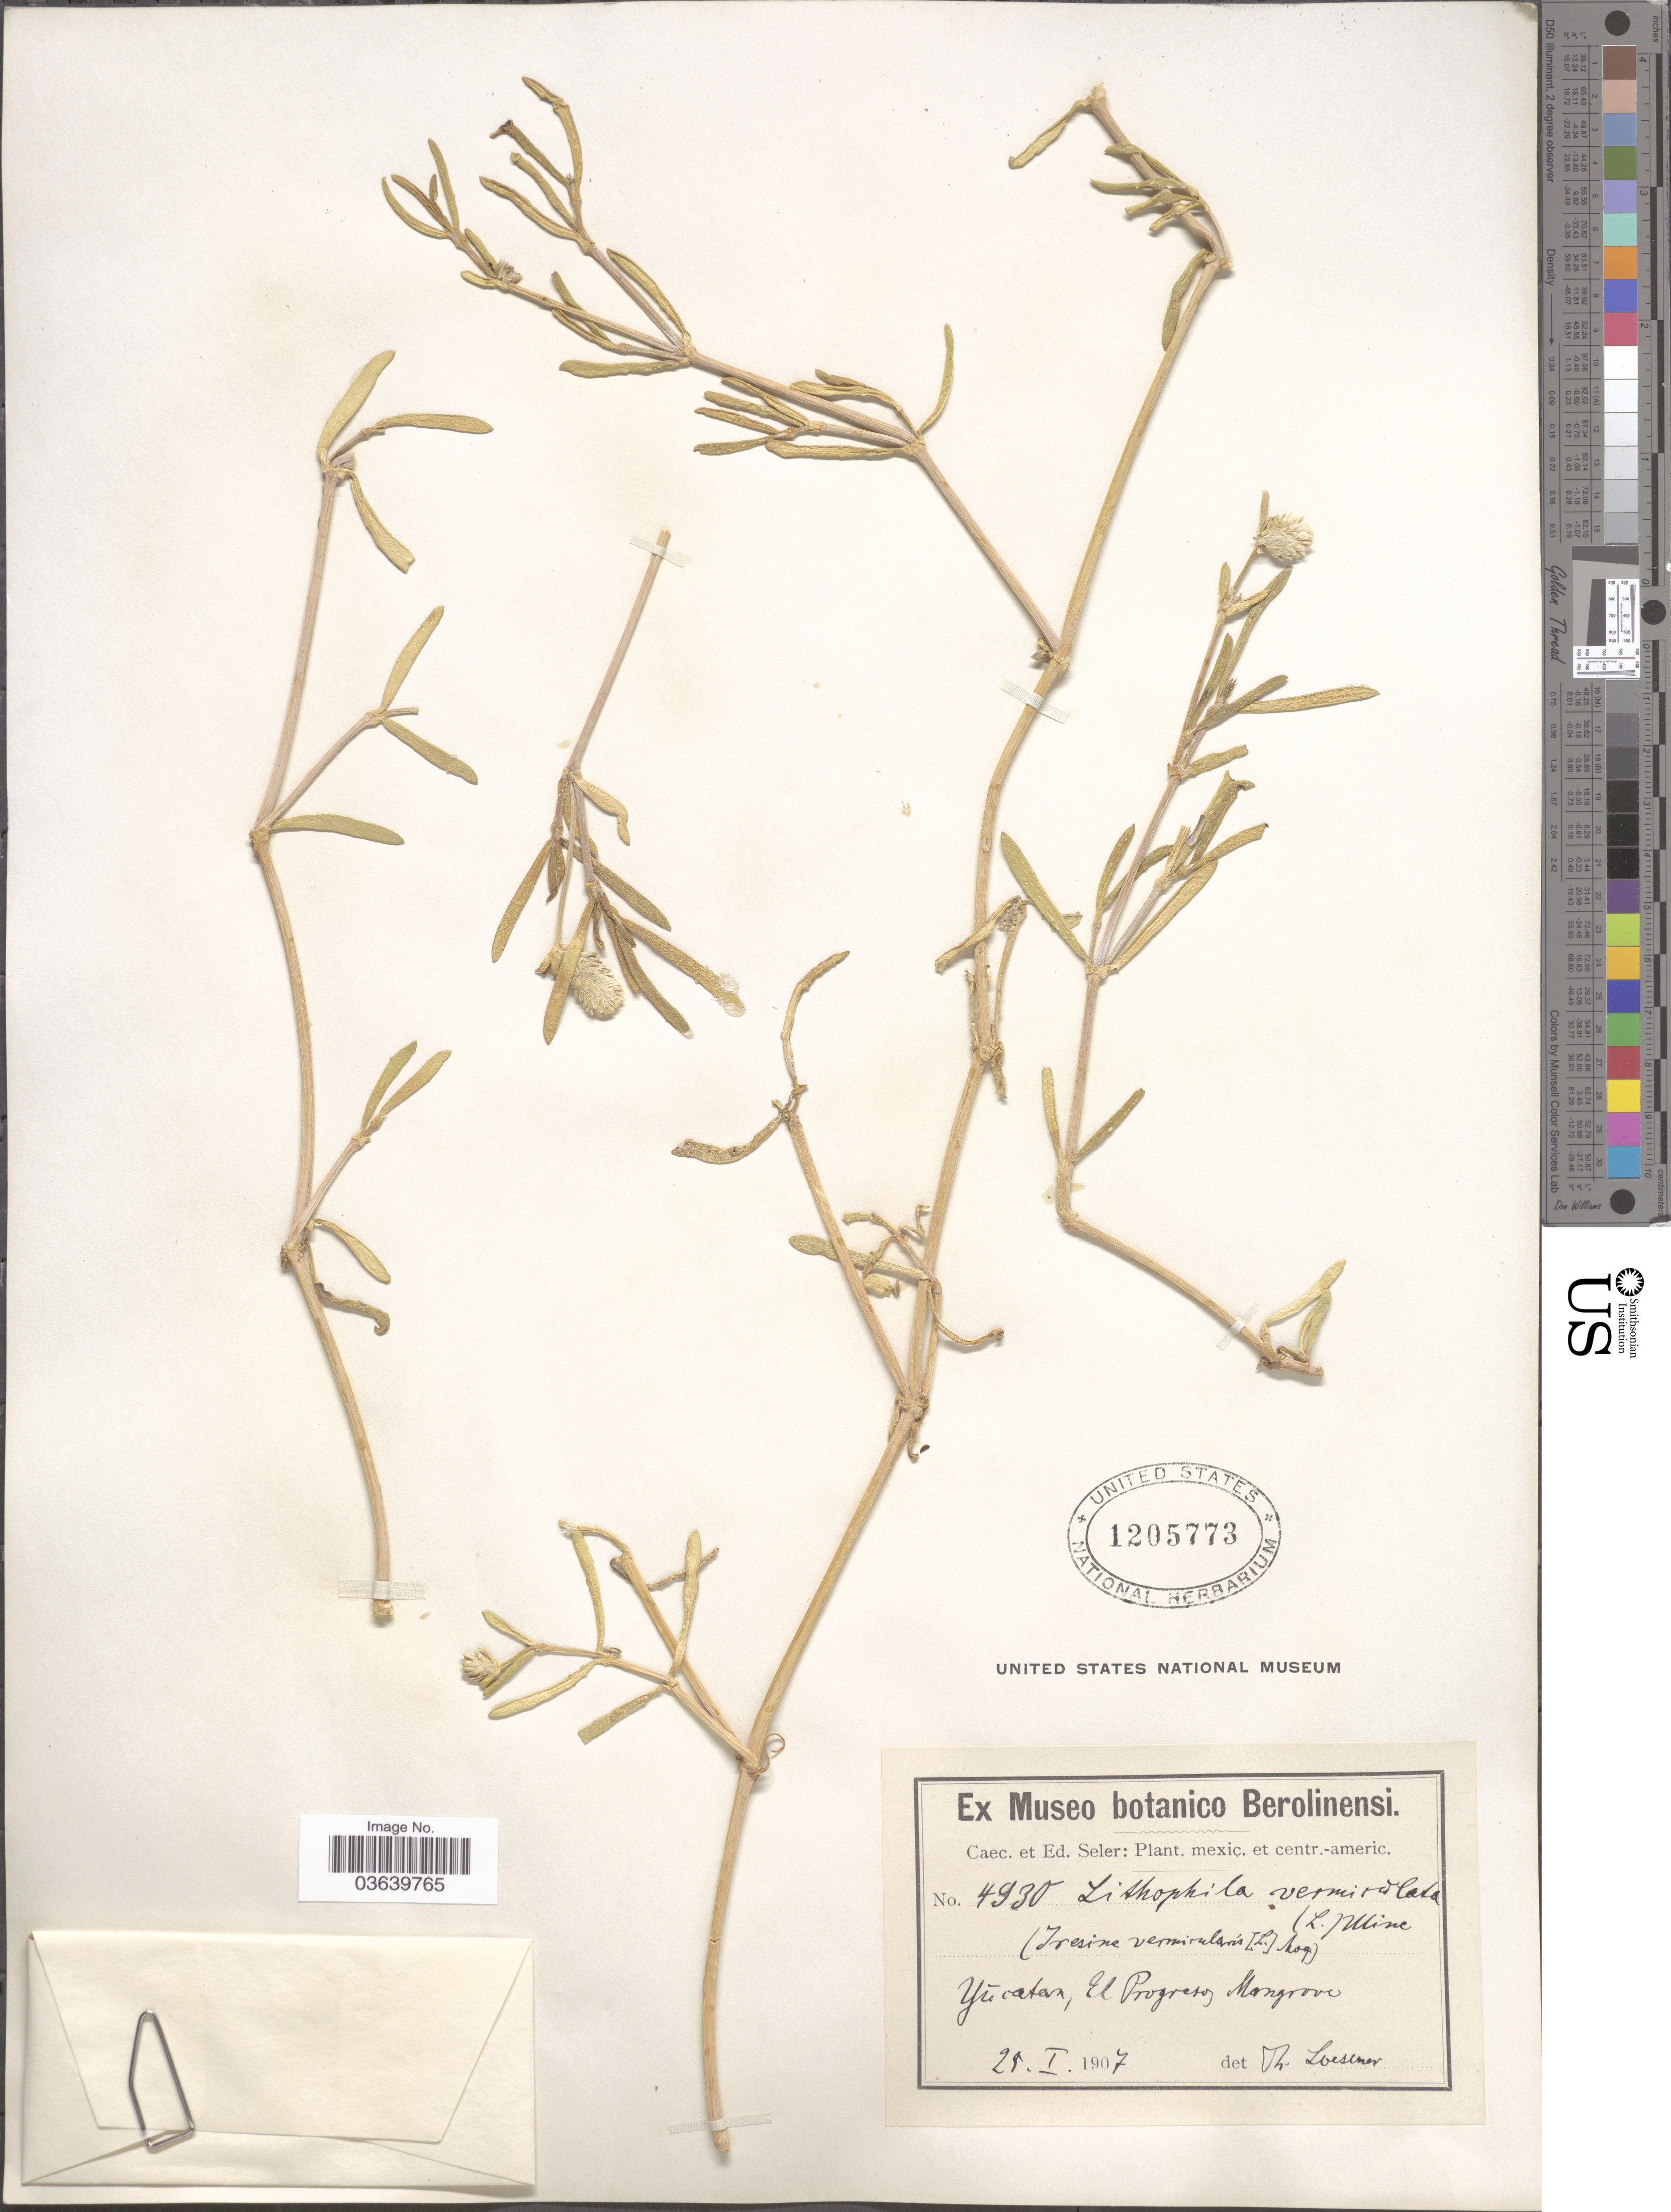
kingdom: Plantae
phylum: Tracheophyta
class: Magnoliopsida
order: Caryophyllales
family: Amaranthaceae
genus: Gomphrena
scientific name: Gomphrena vermicularis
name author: L.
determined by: Strong, Mark T., (BOT), Smithsonian Institution - National Museum of Natural History (UNITED STATES)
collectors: ex Caec. et Ed Seler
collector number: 4930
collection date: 1907-01-25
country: Mexico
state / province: Yucatán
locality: El Progreso Mangrove.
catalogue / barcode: US 1205773